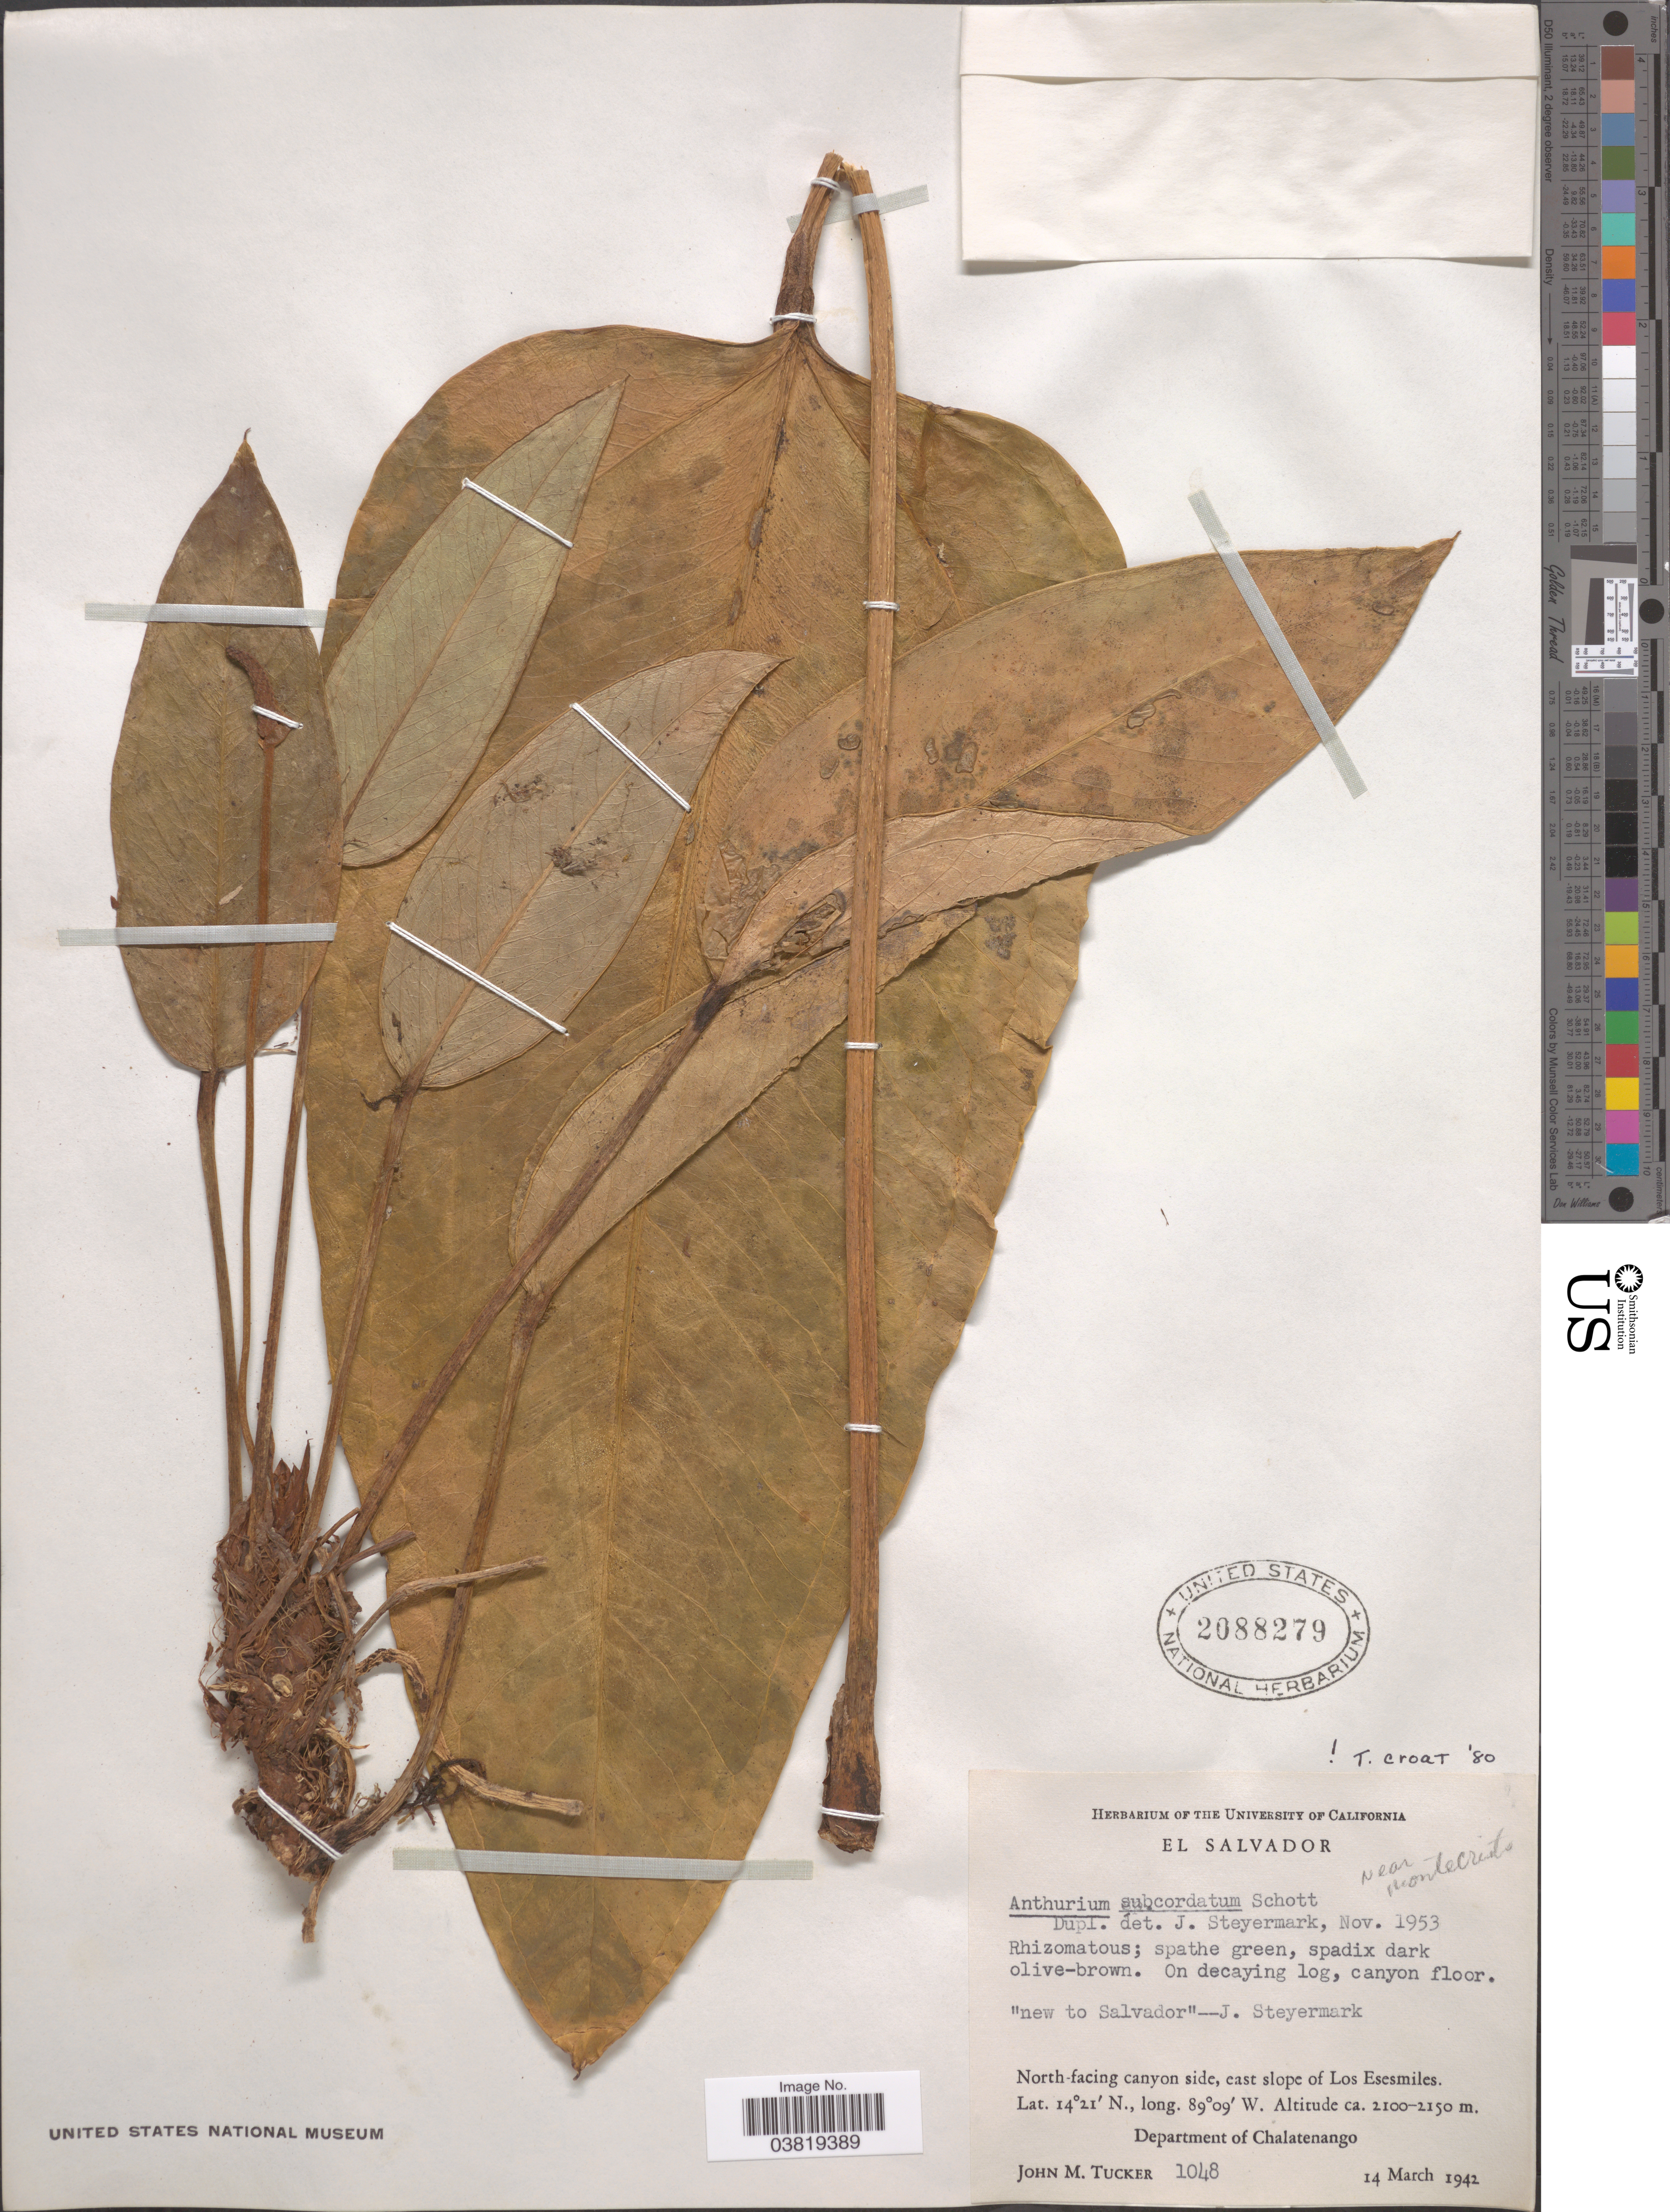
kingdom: Plantae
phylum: Tracheophyta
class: Liliopsida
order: Alismatales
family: Araceae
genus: Anthurium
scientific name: Anthurium subcordatum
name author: Schott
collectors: J. M. Tucker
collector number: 1048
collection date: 1942-03-14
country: El Salvador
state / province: Chalatenango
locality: North-facing canyon side, east slope of Los Esesmiles. Department of Chalatenango.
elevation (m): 2100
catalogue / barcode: US 2088279